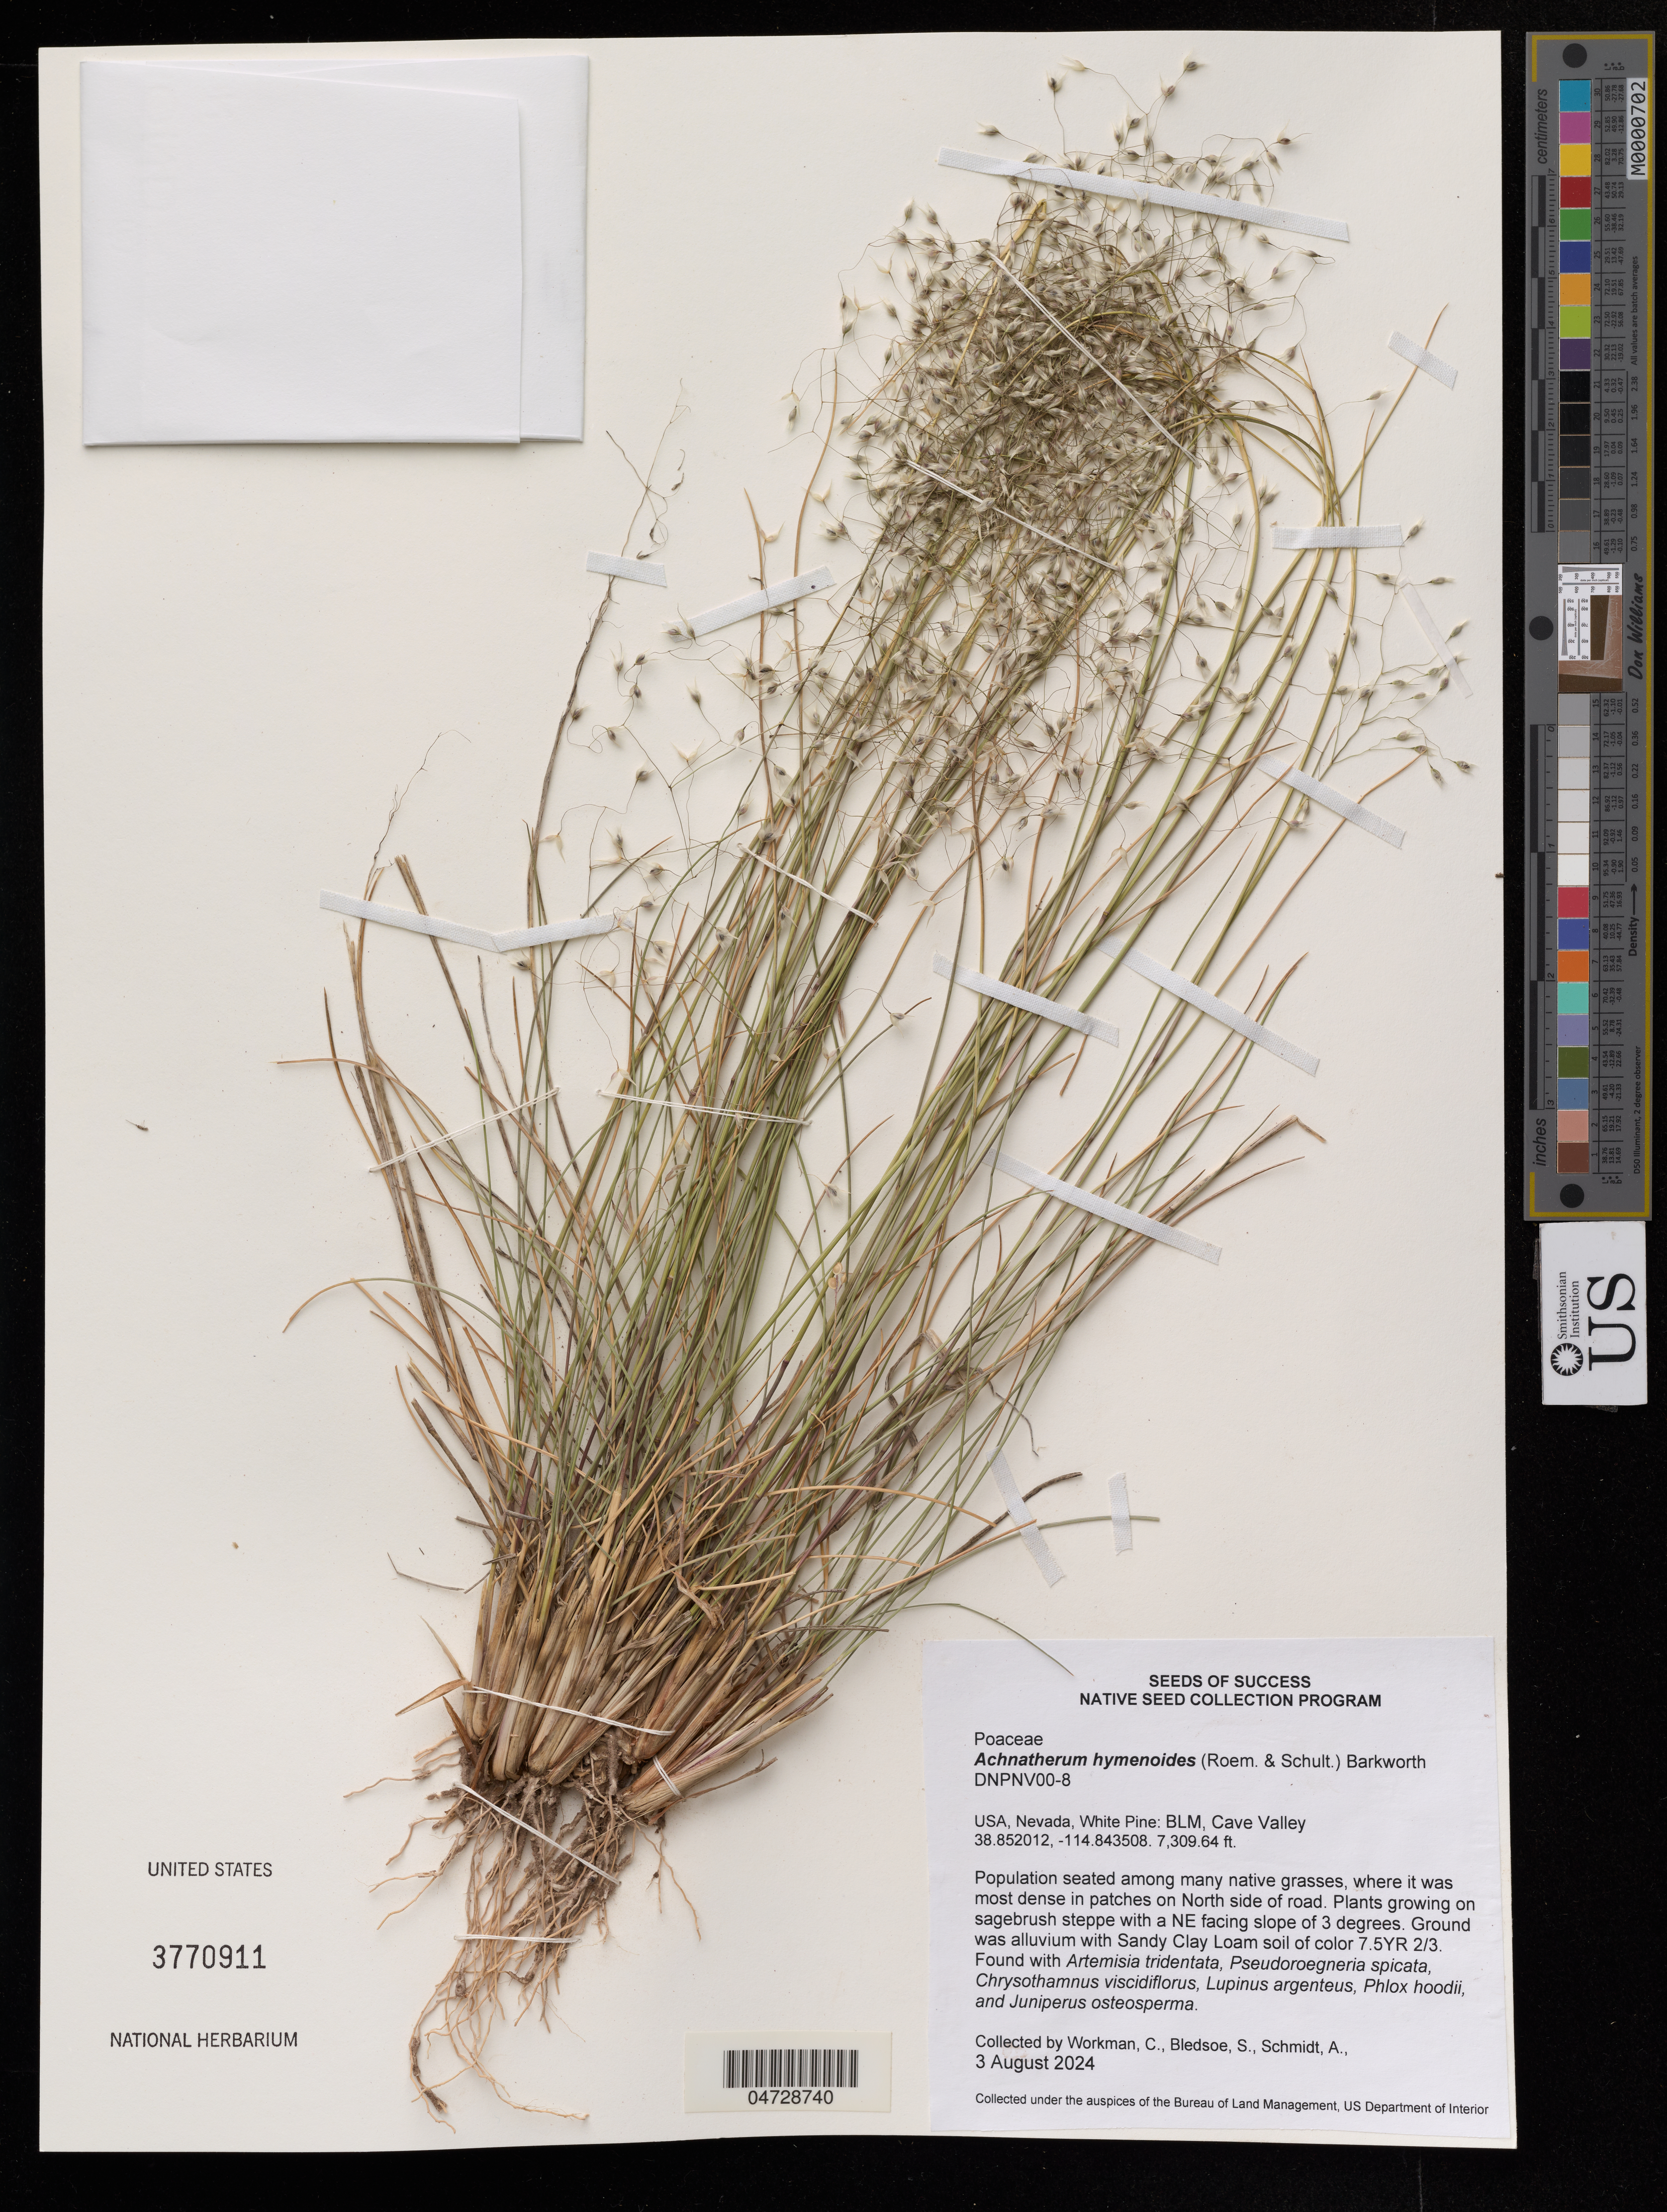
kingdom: Plantae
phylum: Tracheophyta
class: Liliopsida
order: Poales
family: Poaceae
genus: Achnatherum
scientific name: Achnatherum hymenoides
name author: (Roem. & Schult.) Barkworth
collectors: C. Workman, S. Bledsoe & A. Schmidt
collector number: DNPNV00-8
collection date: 2024-08-03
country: United States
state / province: Nevada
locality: White Pine: BLM, Cave Valley.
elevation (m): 2227.98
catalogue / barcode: US 3770911